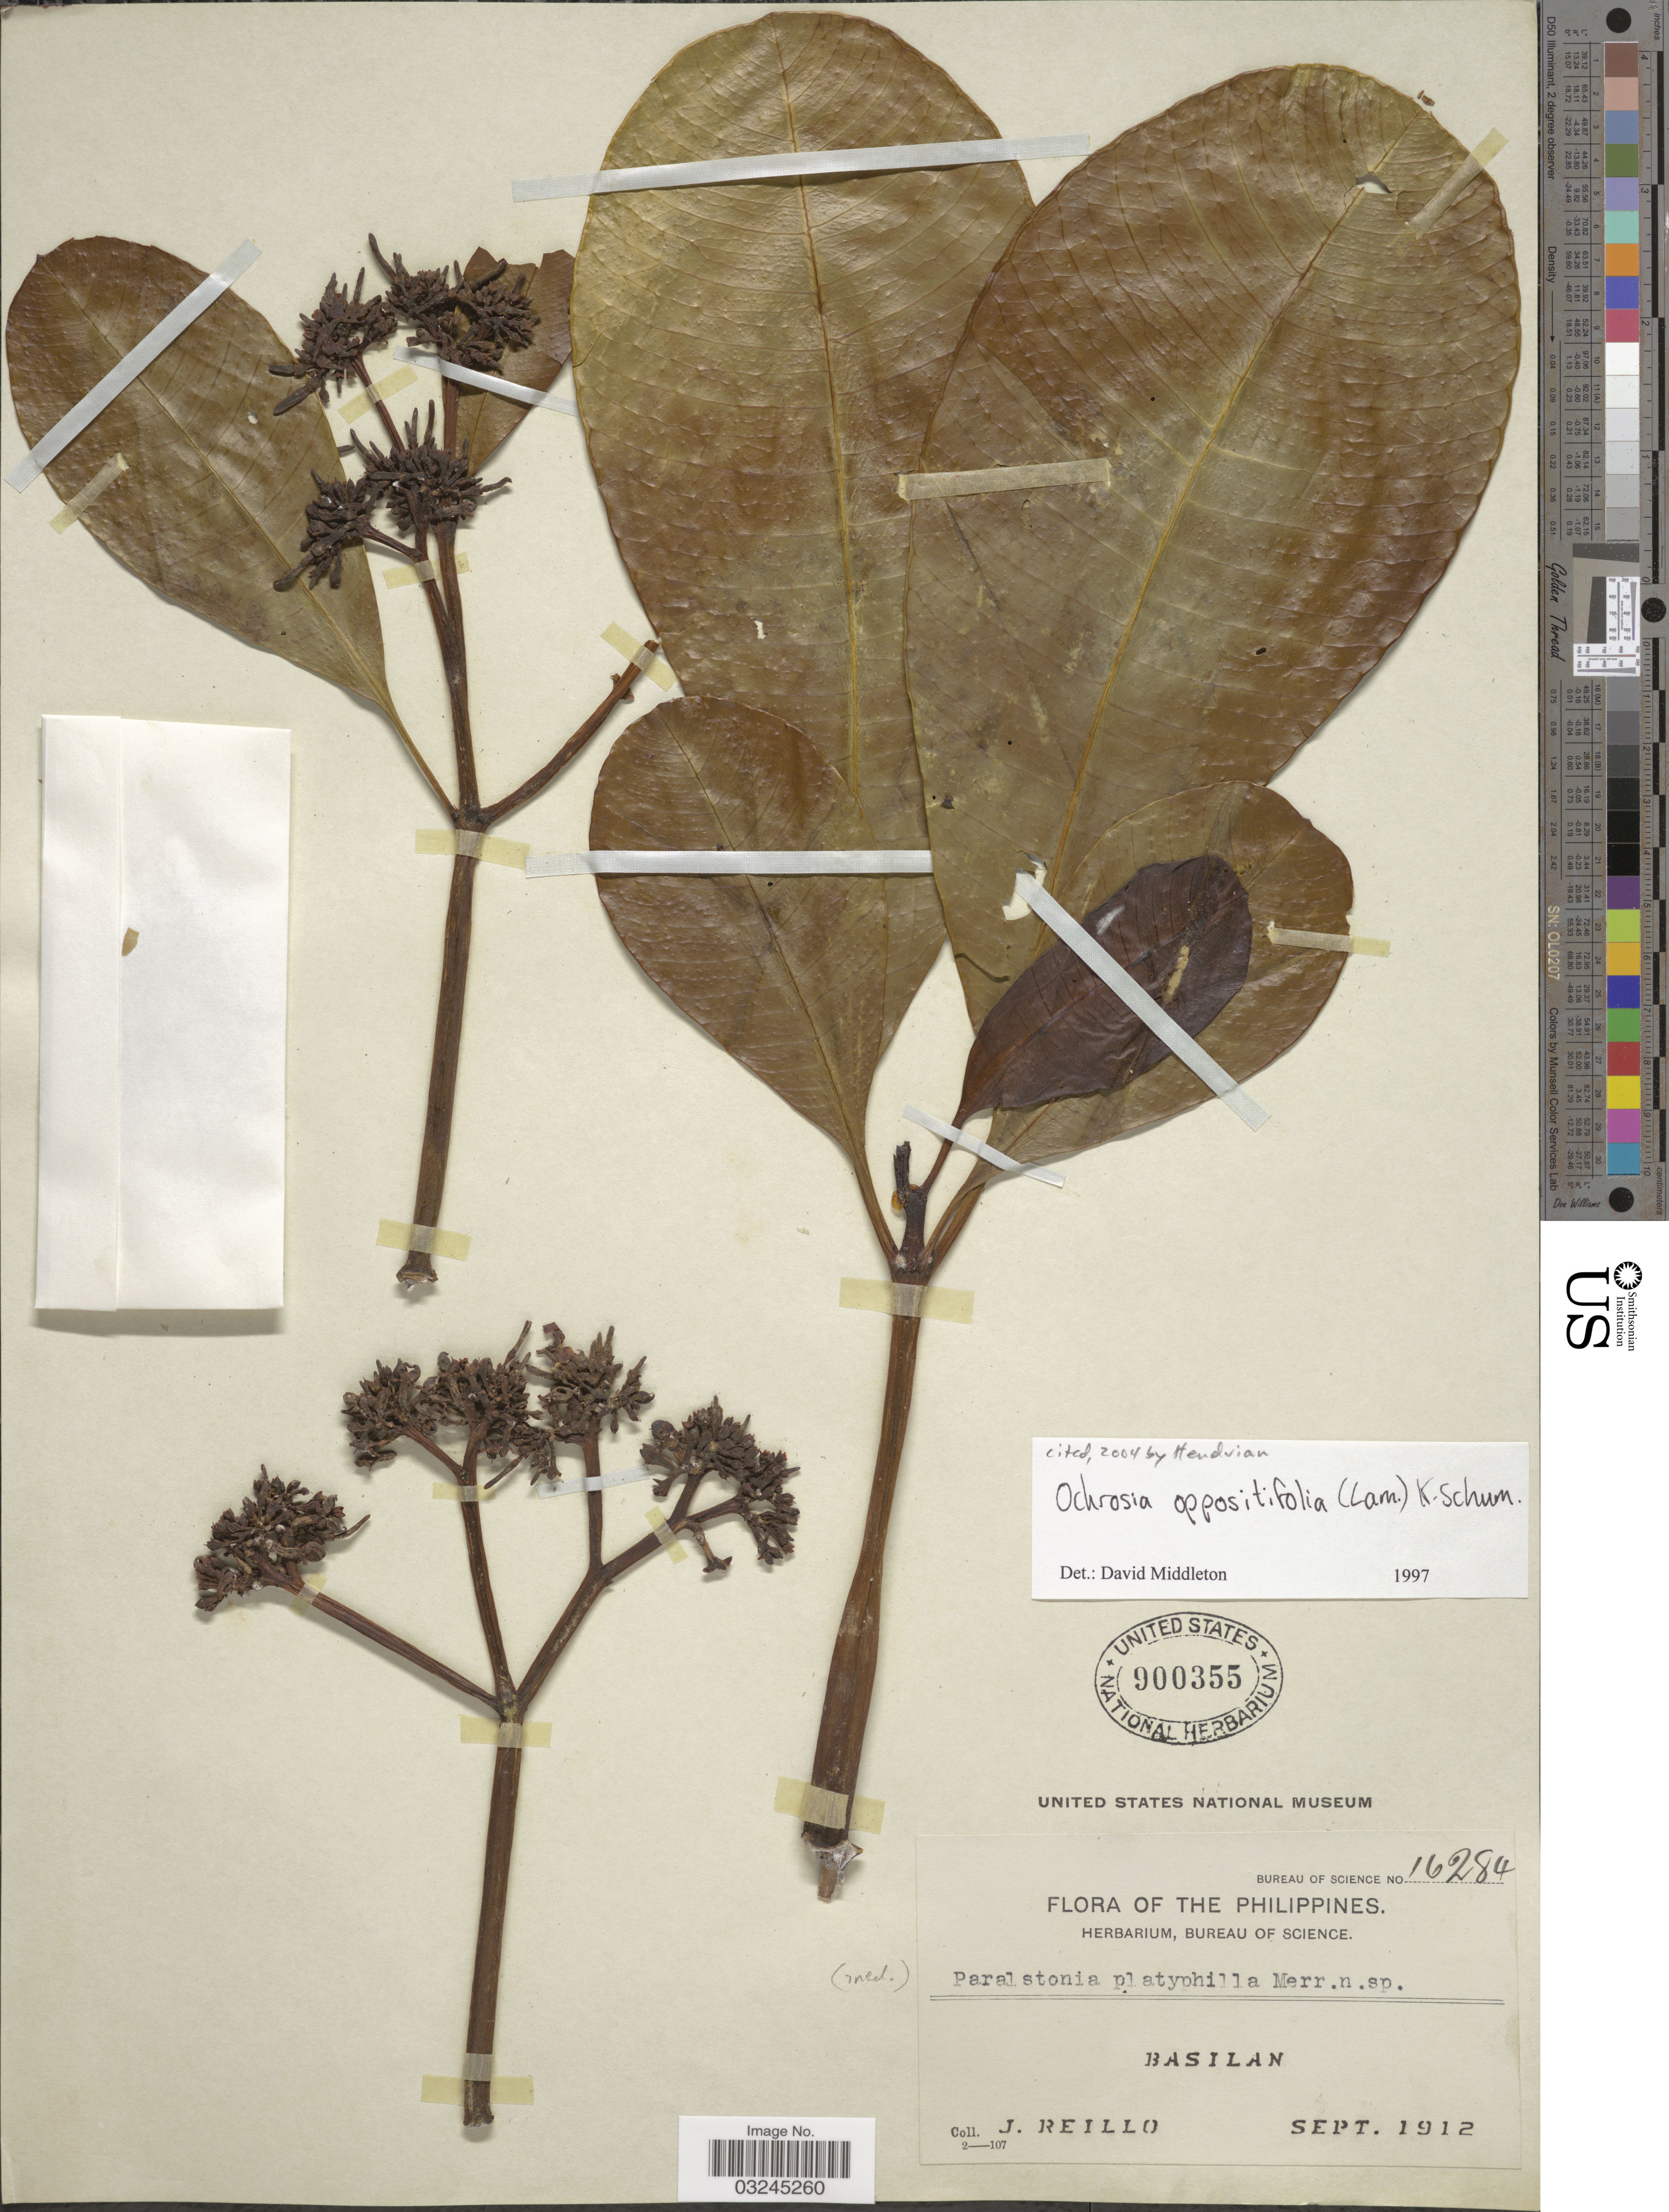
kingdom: Plantae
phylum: Tracheophyta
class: Magnoliopsida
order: Gentianales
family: Apocynaceae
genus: Ochrosia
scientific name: Ochrosia oppositifolia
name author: (Lam.) K. Schum.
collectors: J. Reillo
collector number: Bureau of Science 16284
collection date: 1912-09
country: Philippines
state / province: Muslim Mindanao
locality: Basilan.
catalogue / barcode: US 900355